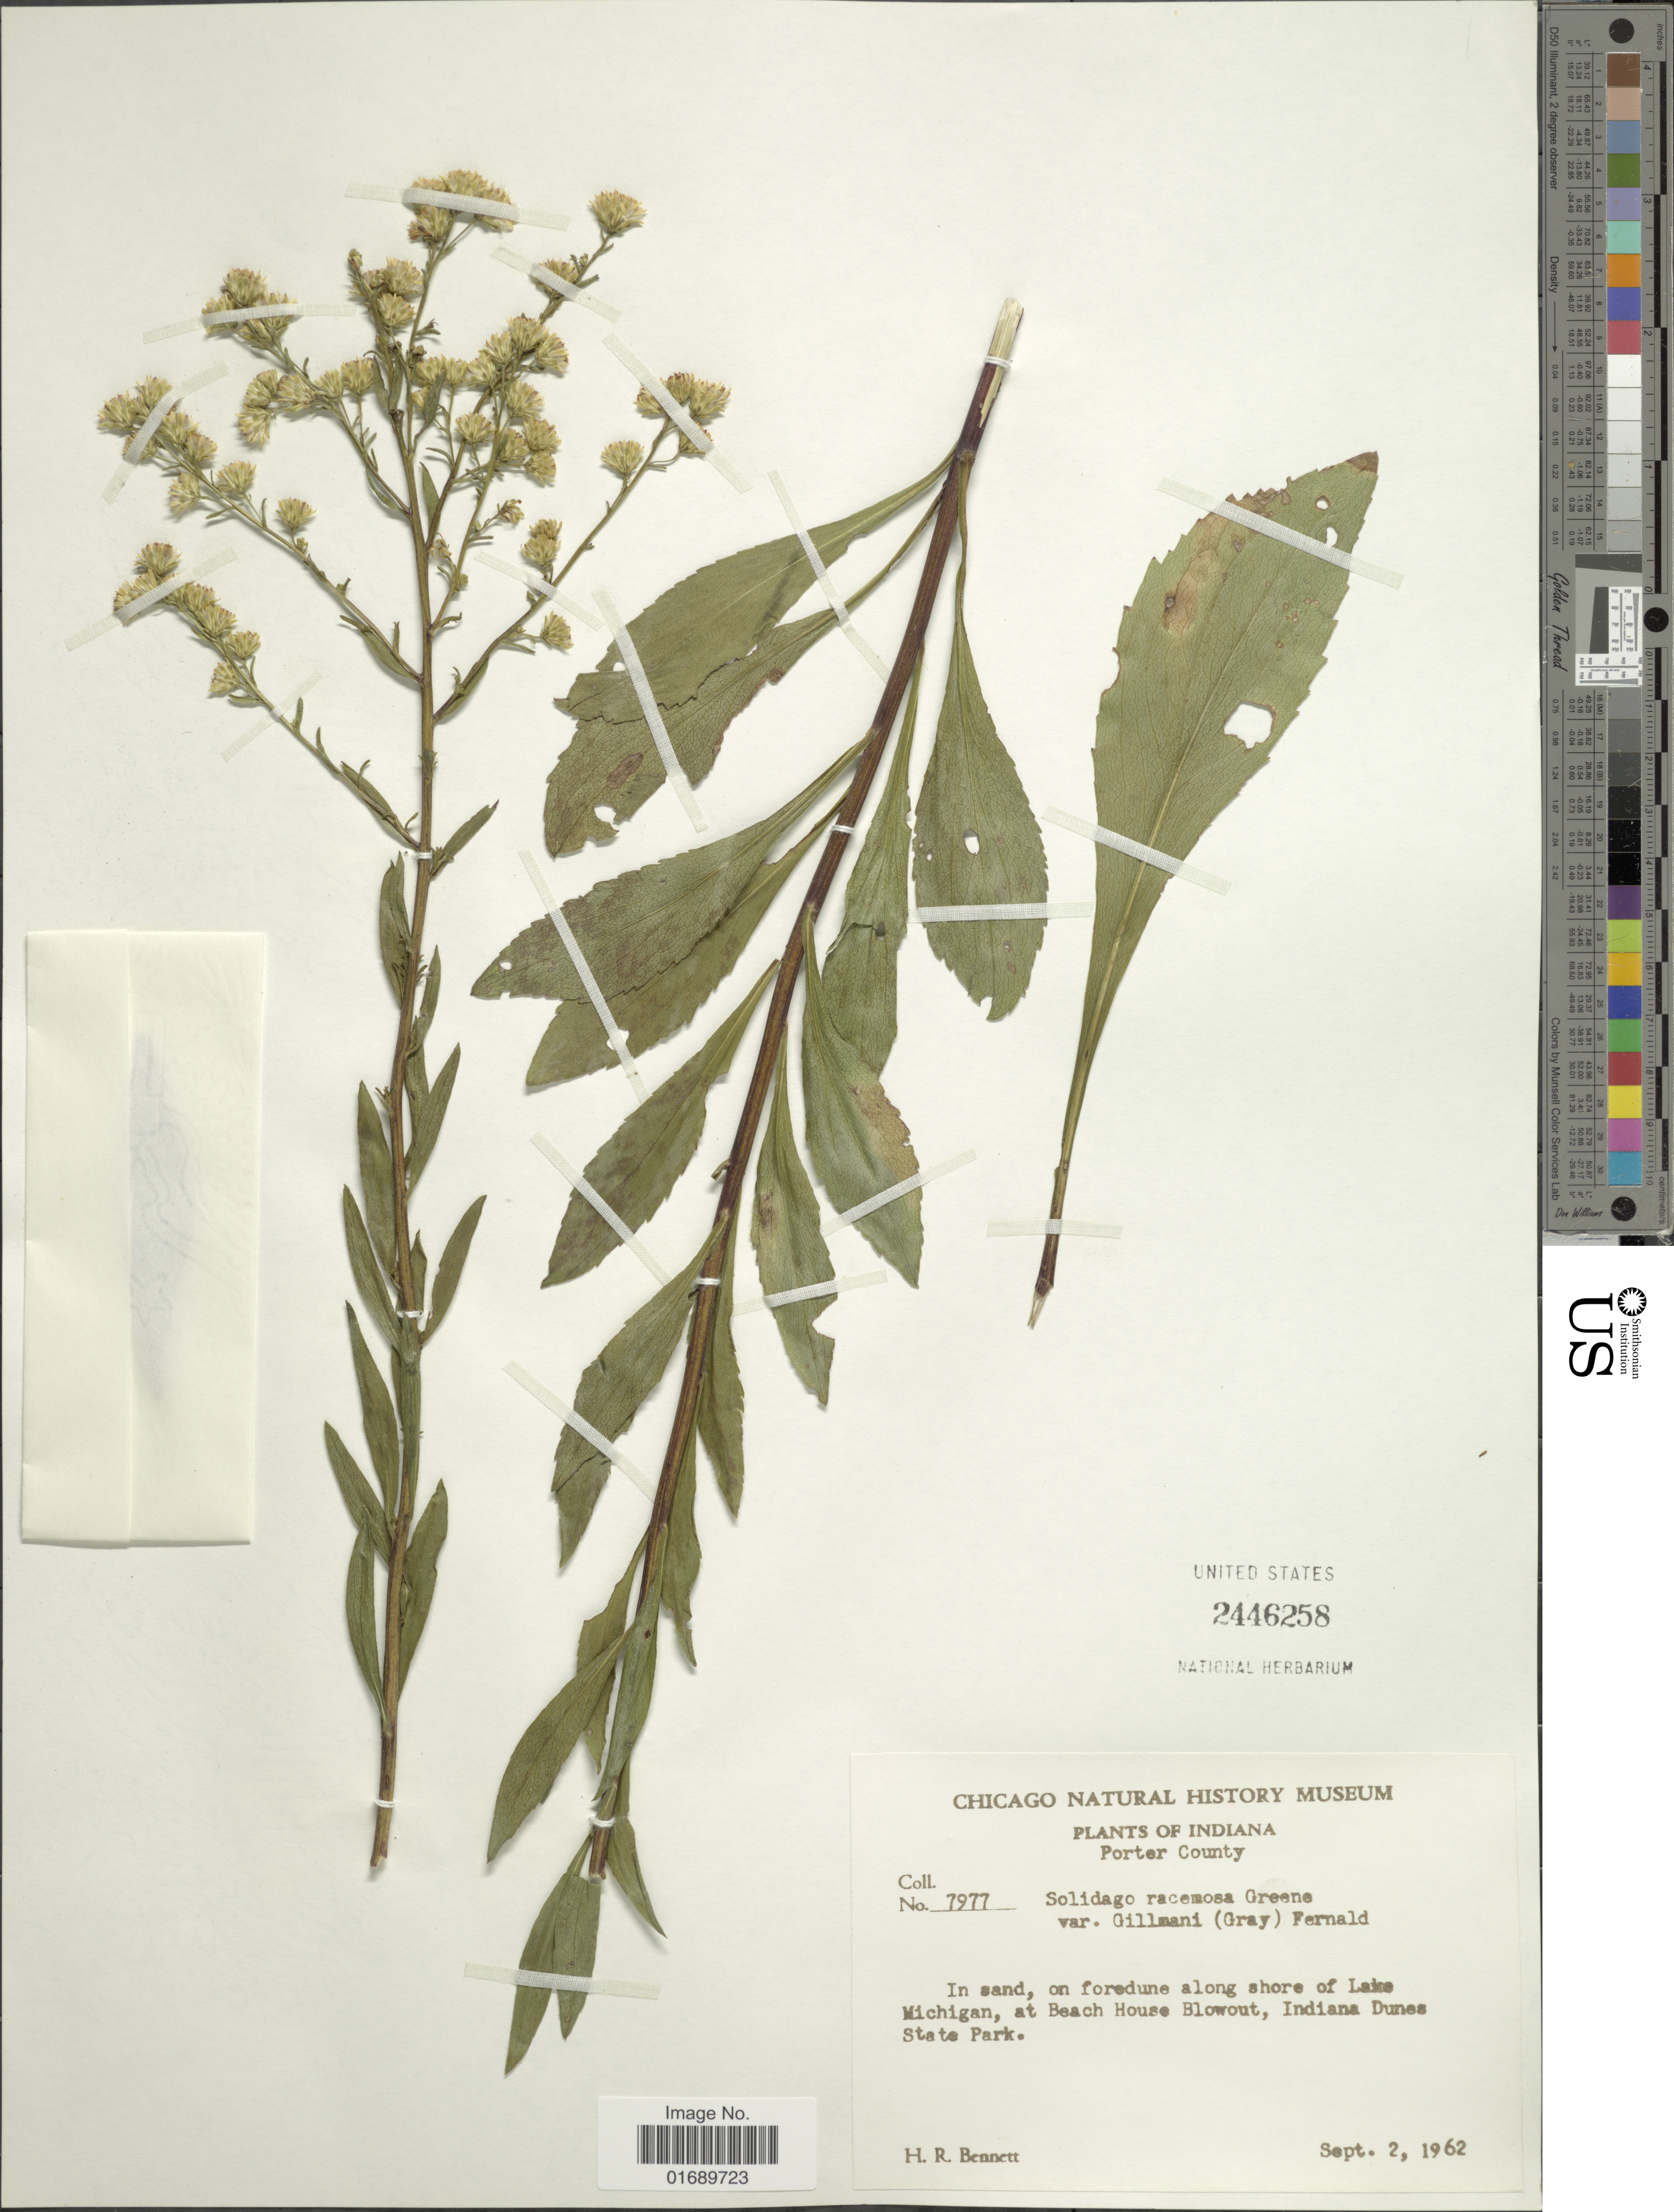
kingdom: Plantae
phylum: Tracheophyta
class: Magnoliopsida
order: Asterales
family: Asteraceae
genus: Solidago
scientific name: Solidago racemosa var. gillmanii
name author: (A. Gray) Fernald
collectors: H. R. Bennett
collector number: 7977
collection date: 1962-09-02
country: United States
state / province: Indiana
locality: Porter County, In sand, on foredune along shore of Lake Michigan, at Beach House Blowout, Indiana Dunes State Park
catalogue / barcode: US 2446258